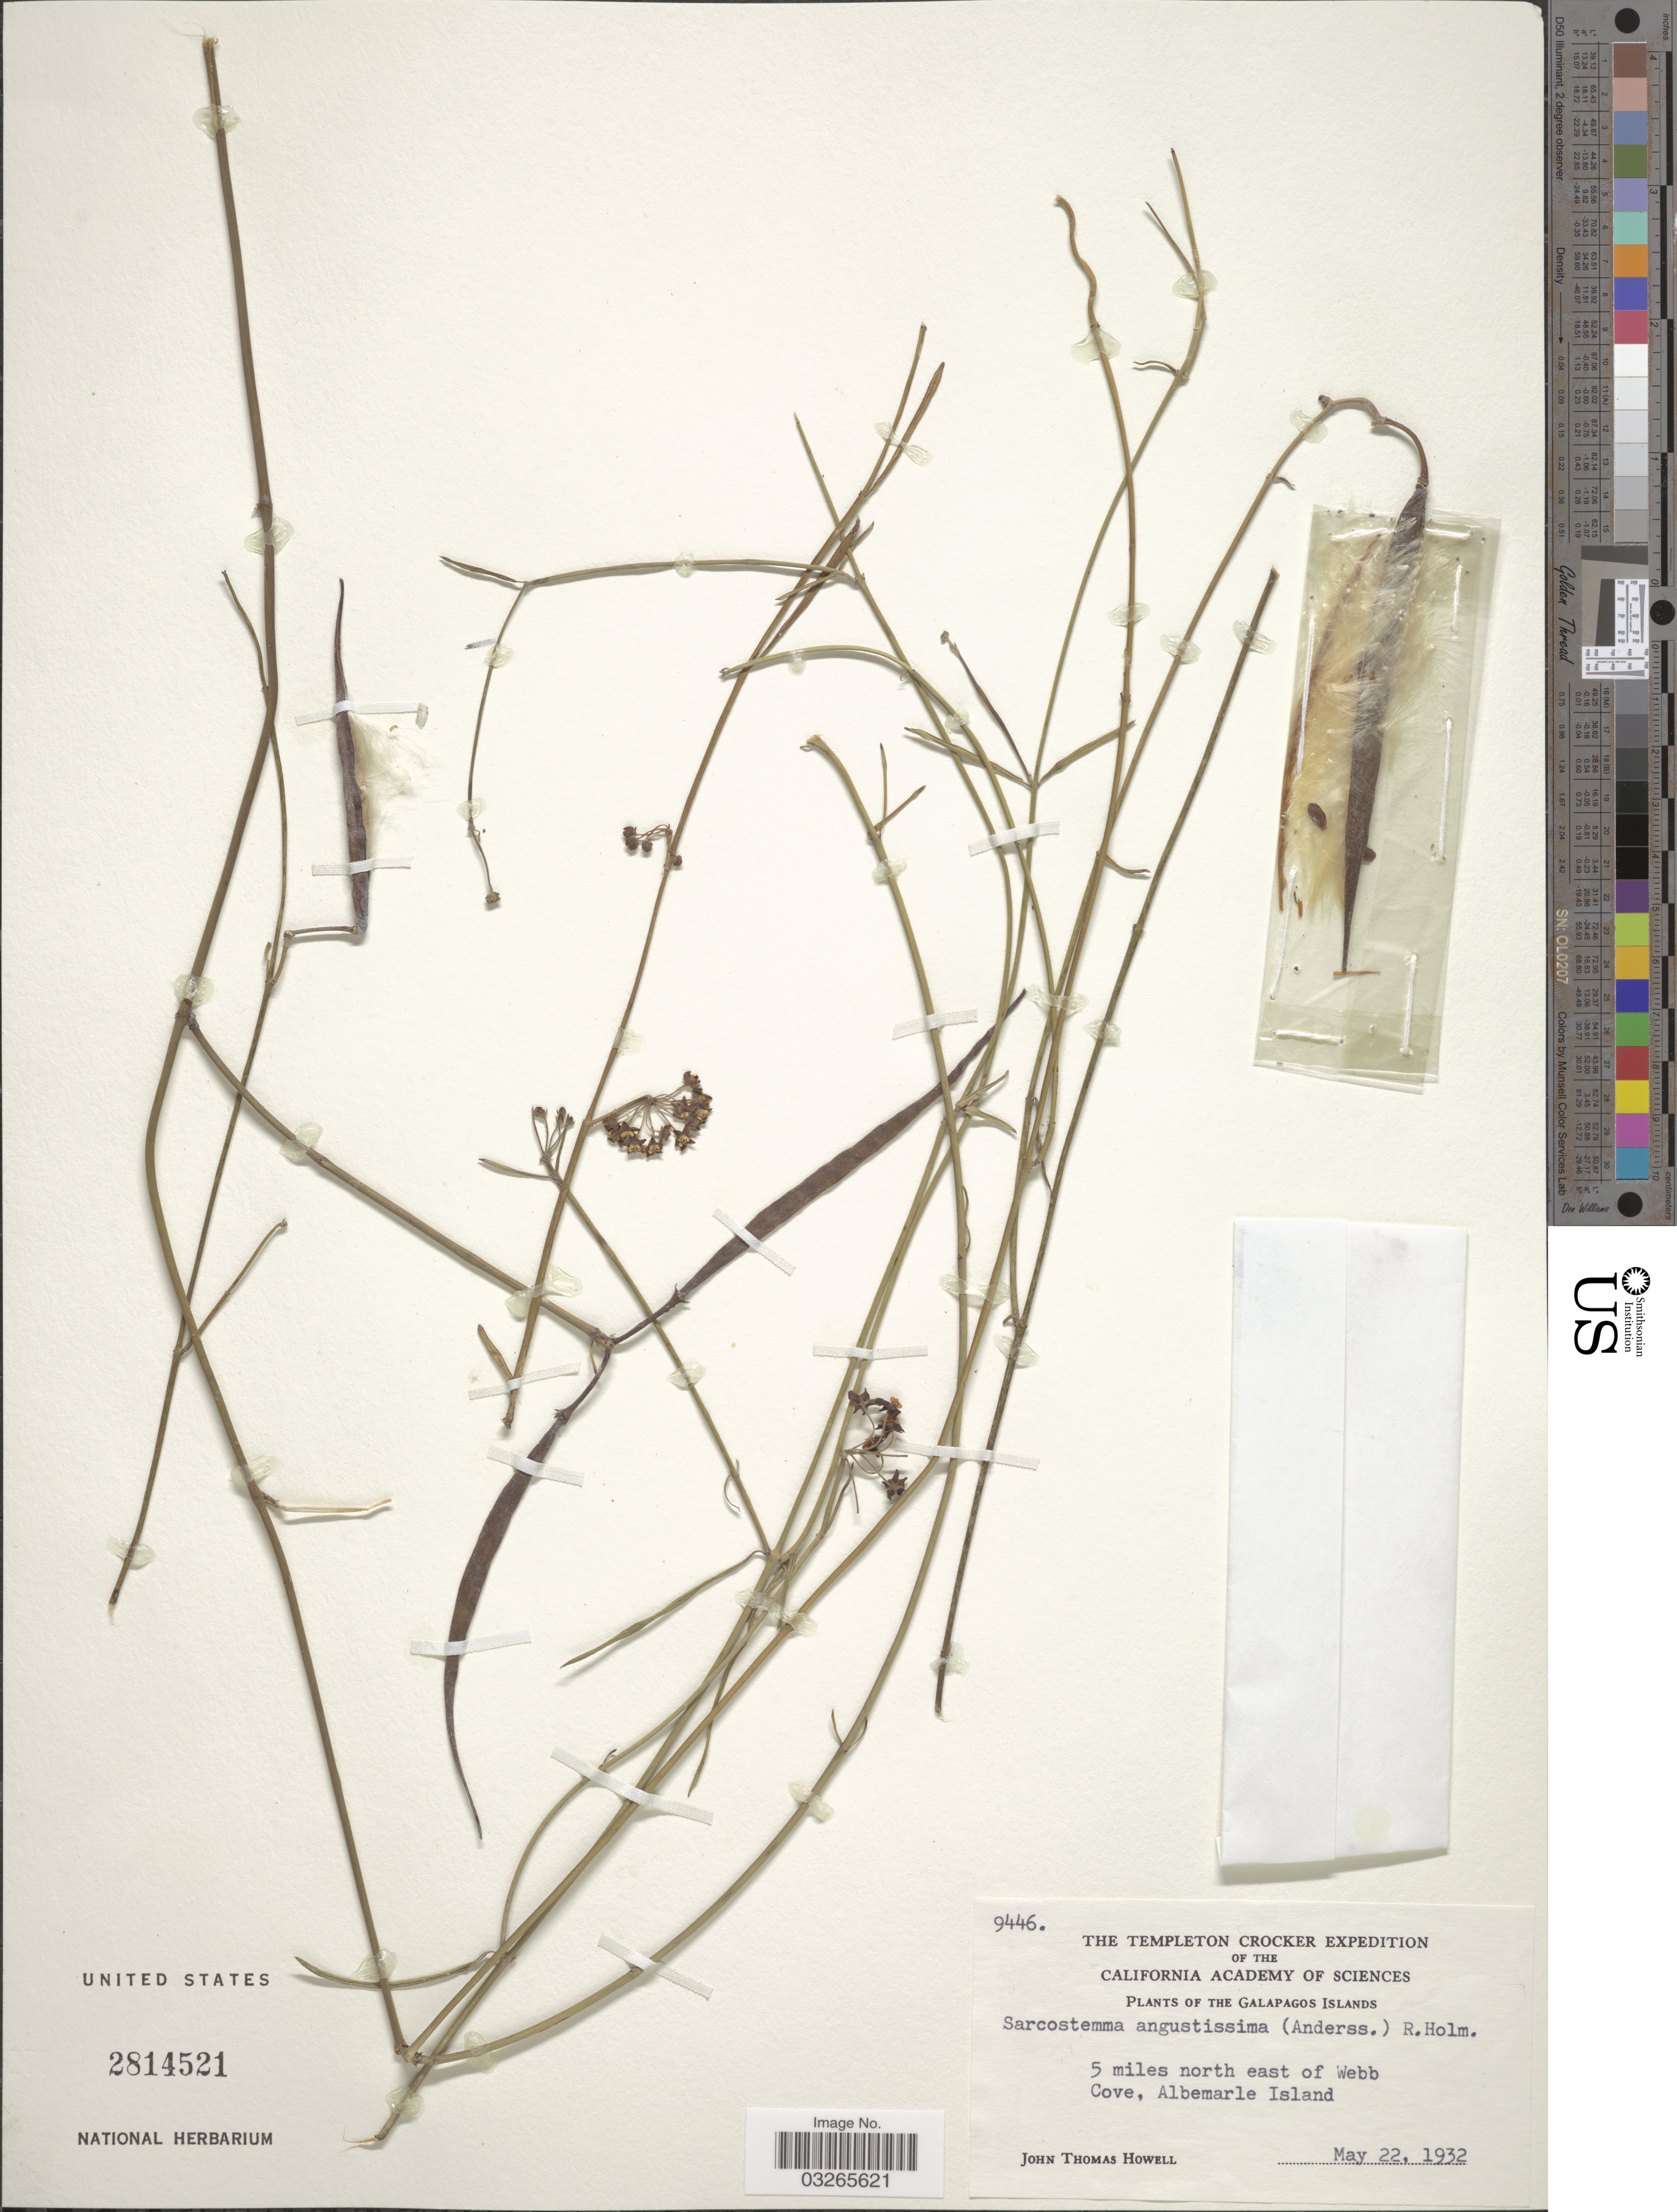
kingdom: Plantae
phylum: Tracheophyta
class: Magnoliopsida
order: Gentianales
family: Apocynaceae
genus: Sarcostemma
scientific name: Sarcostemma angustissimum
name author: (Andersson) R.W. Holm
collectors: J. T. Howell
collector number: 9446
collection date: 1932-05-22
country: Ecuador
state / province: Colón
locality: The Galapagos Islands, 5 miles north east of Webb Cove, Albemarle Island.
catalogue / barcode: US 2814521